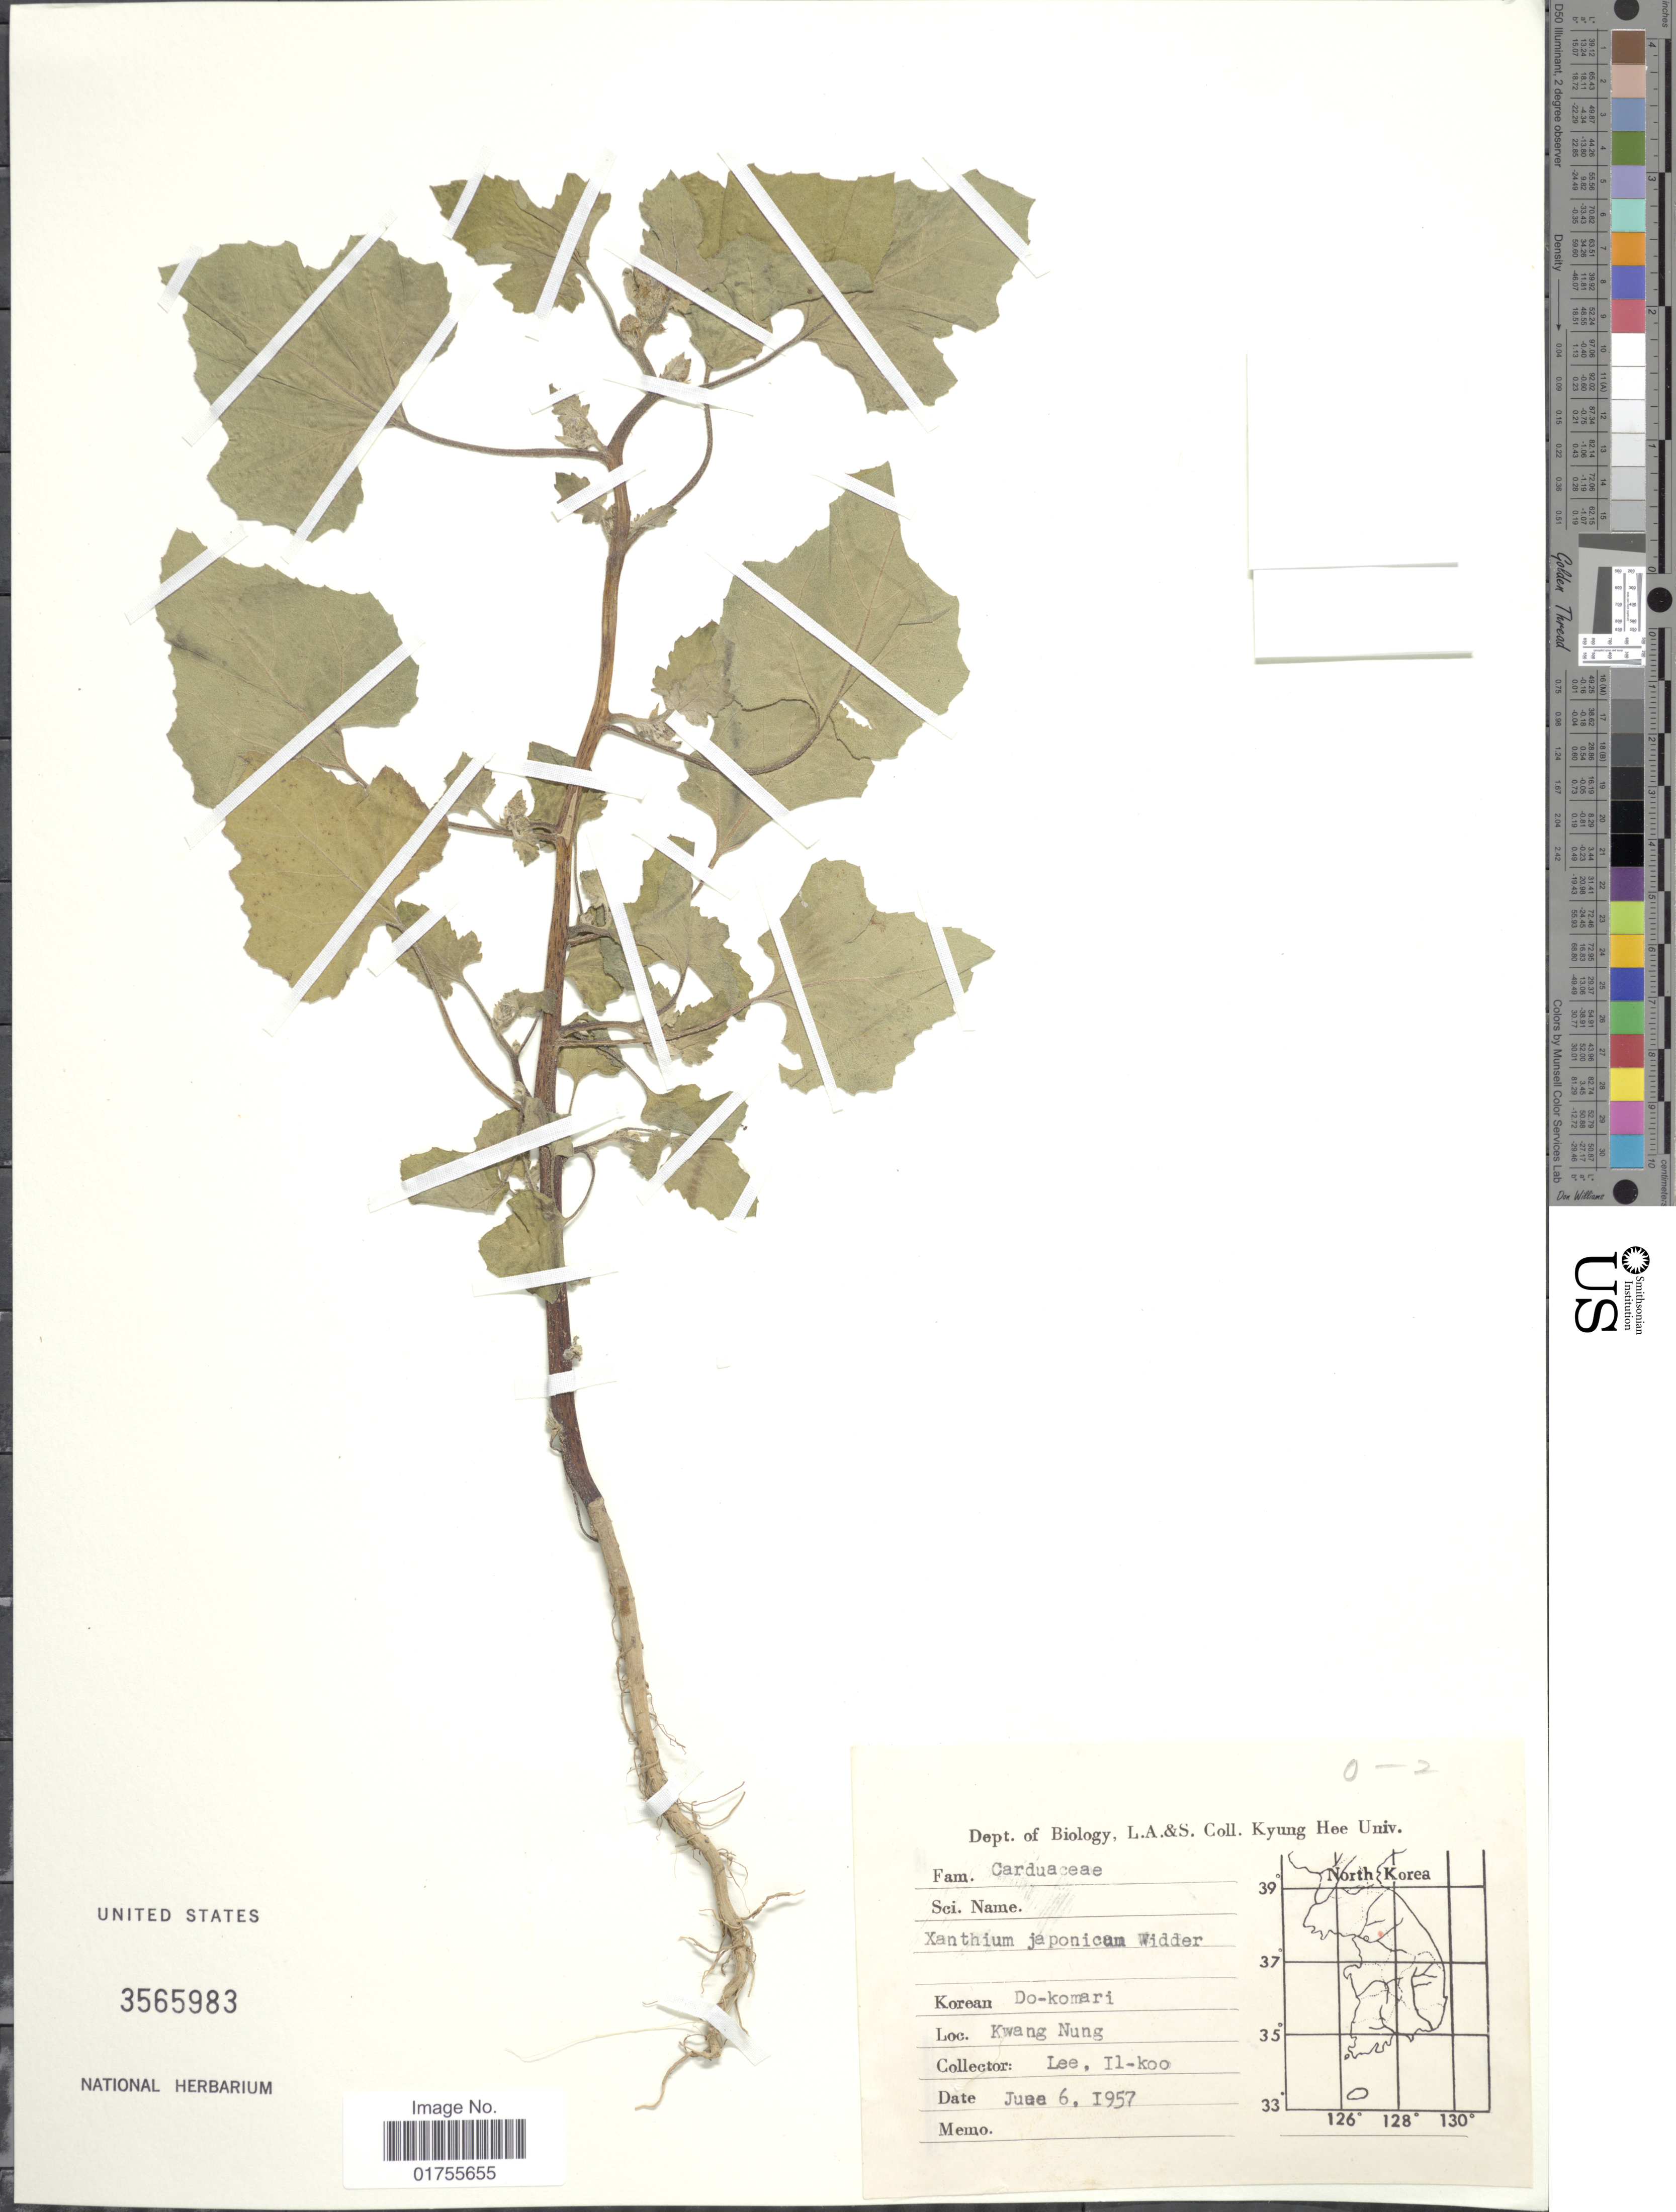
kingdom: Plantae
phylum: Tracheophyta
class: Magnoliopsida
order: Asterales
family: Asteraceae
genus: Xanthium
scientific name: Xanthium sibiricum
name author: L.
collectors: Il-Ko Lee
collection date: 1957-06-06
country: South Korea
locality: Kwang Nung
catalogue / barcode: US 3565983